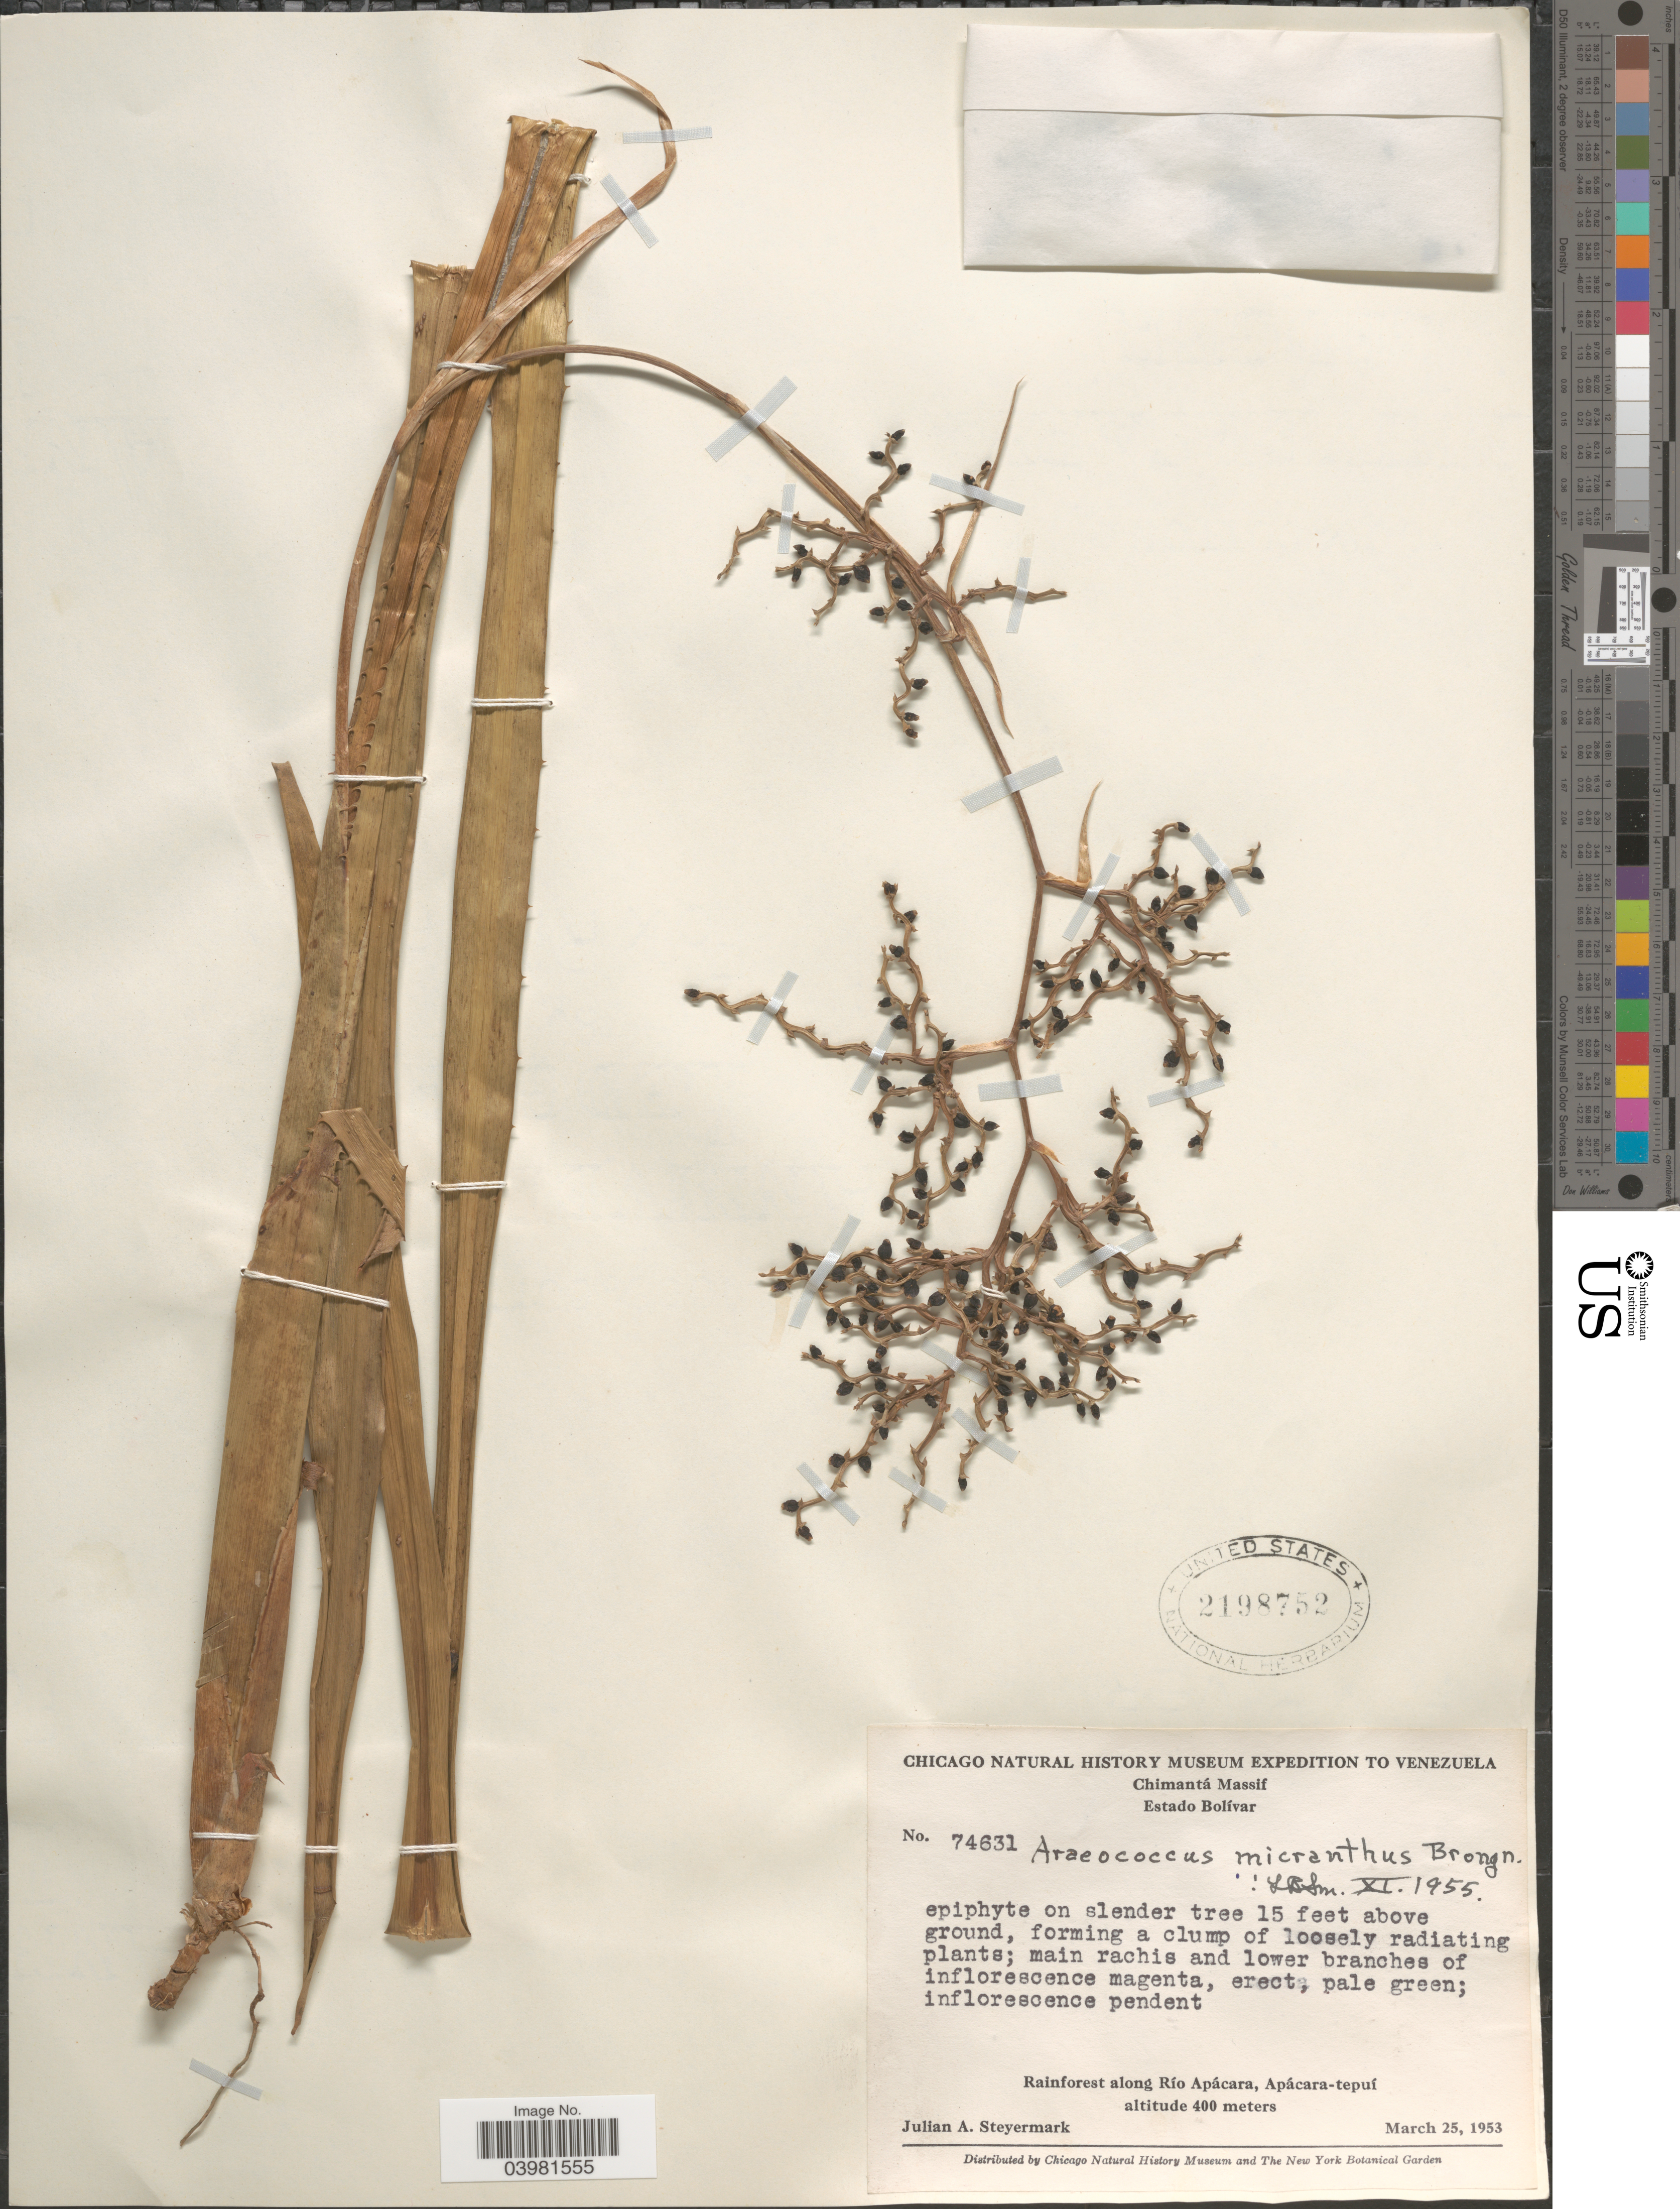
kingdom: Plantae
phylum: Tracheophyta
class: Liliopsida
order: Poales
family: Bromeliaceae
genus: Araeococcus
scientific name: Araeococcus micranthus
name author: Brongn.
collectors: J. Steyermark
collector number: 74631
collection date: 1953-03-25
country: Venezuela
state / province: Bolivar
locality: Chimantá Massif. Rainforest along Río Apácara, Apácara-tepuí.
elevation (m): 400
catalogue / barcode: US 2198752